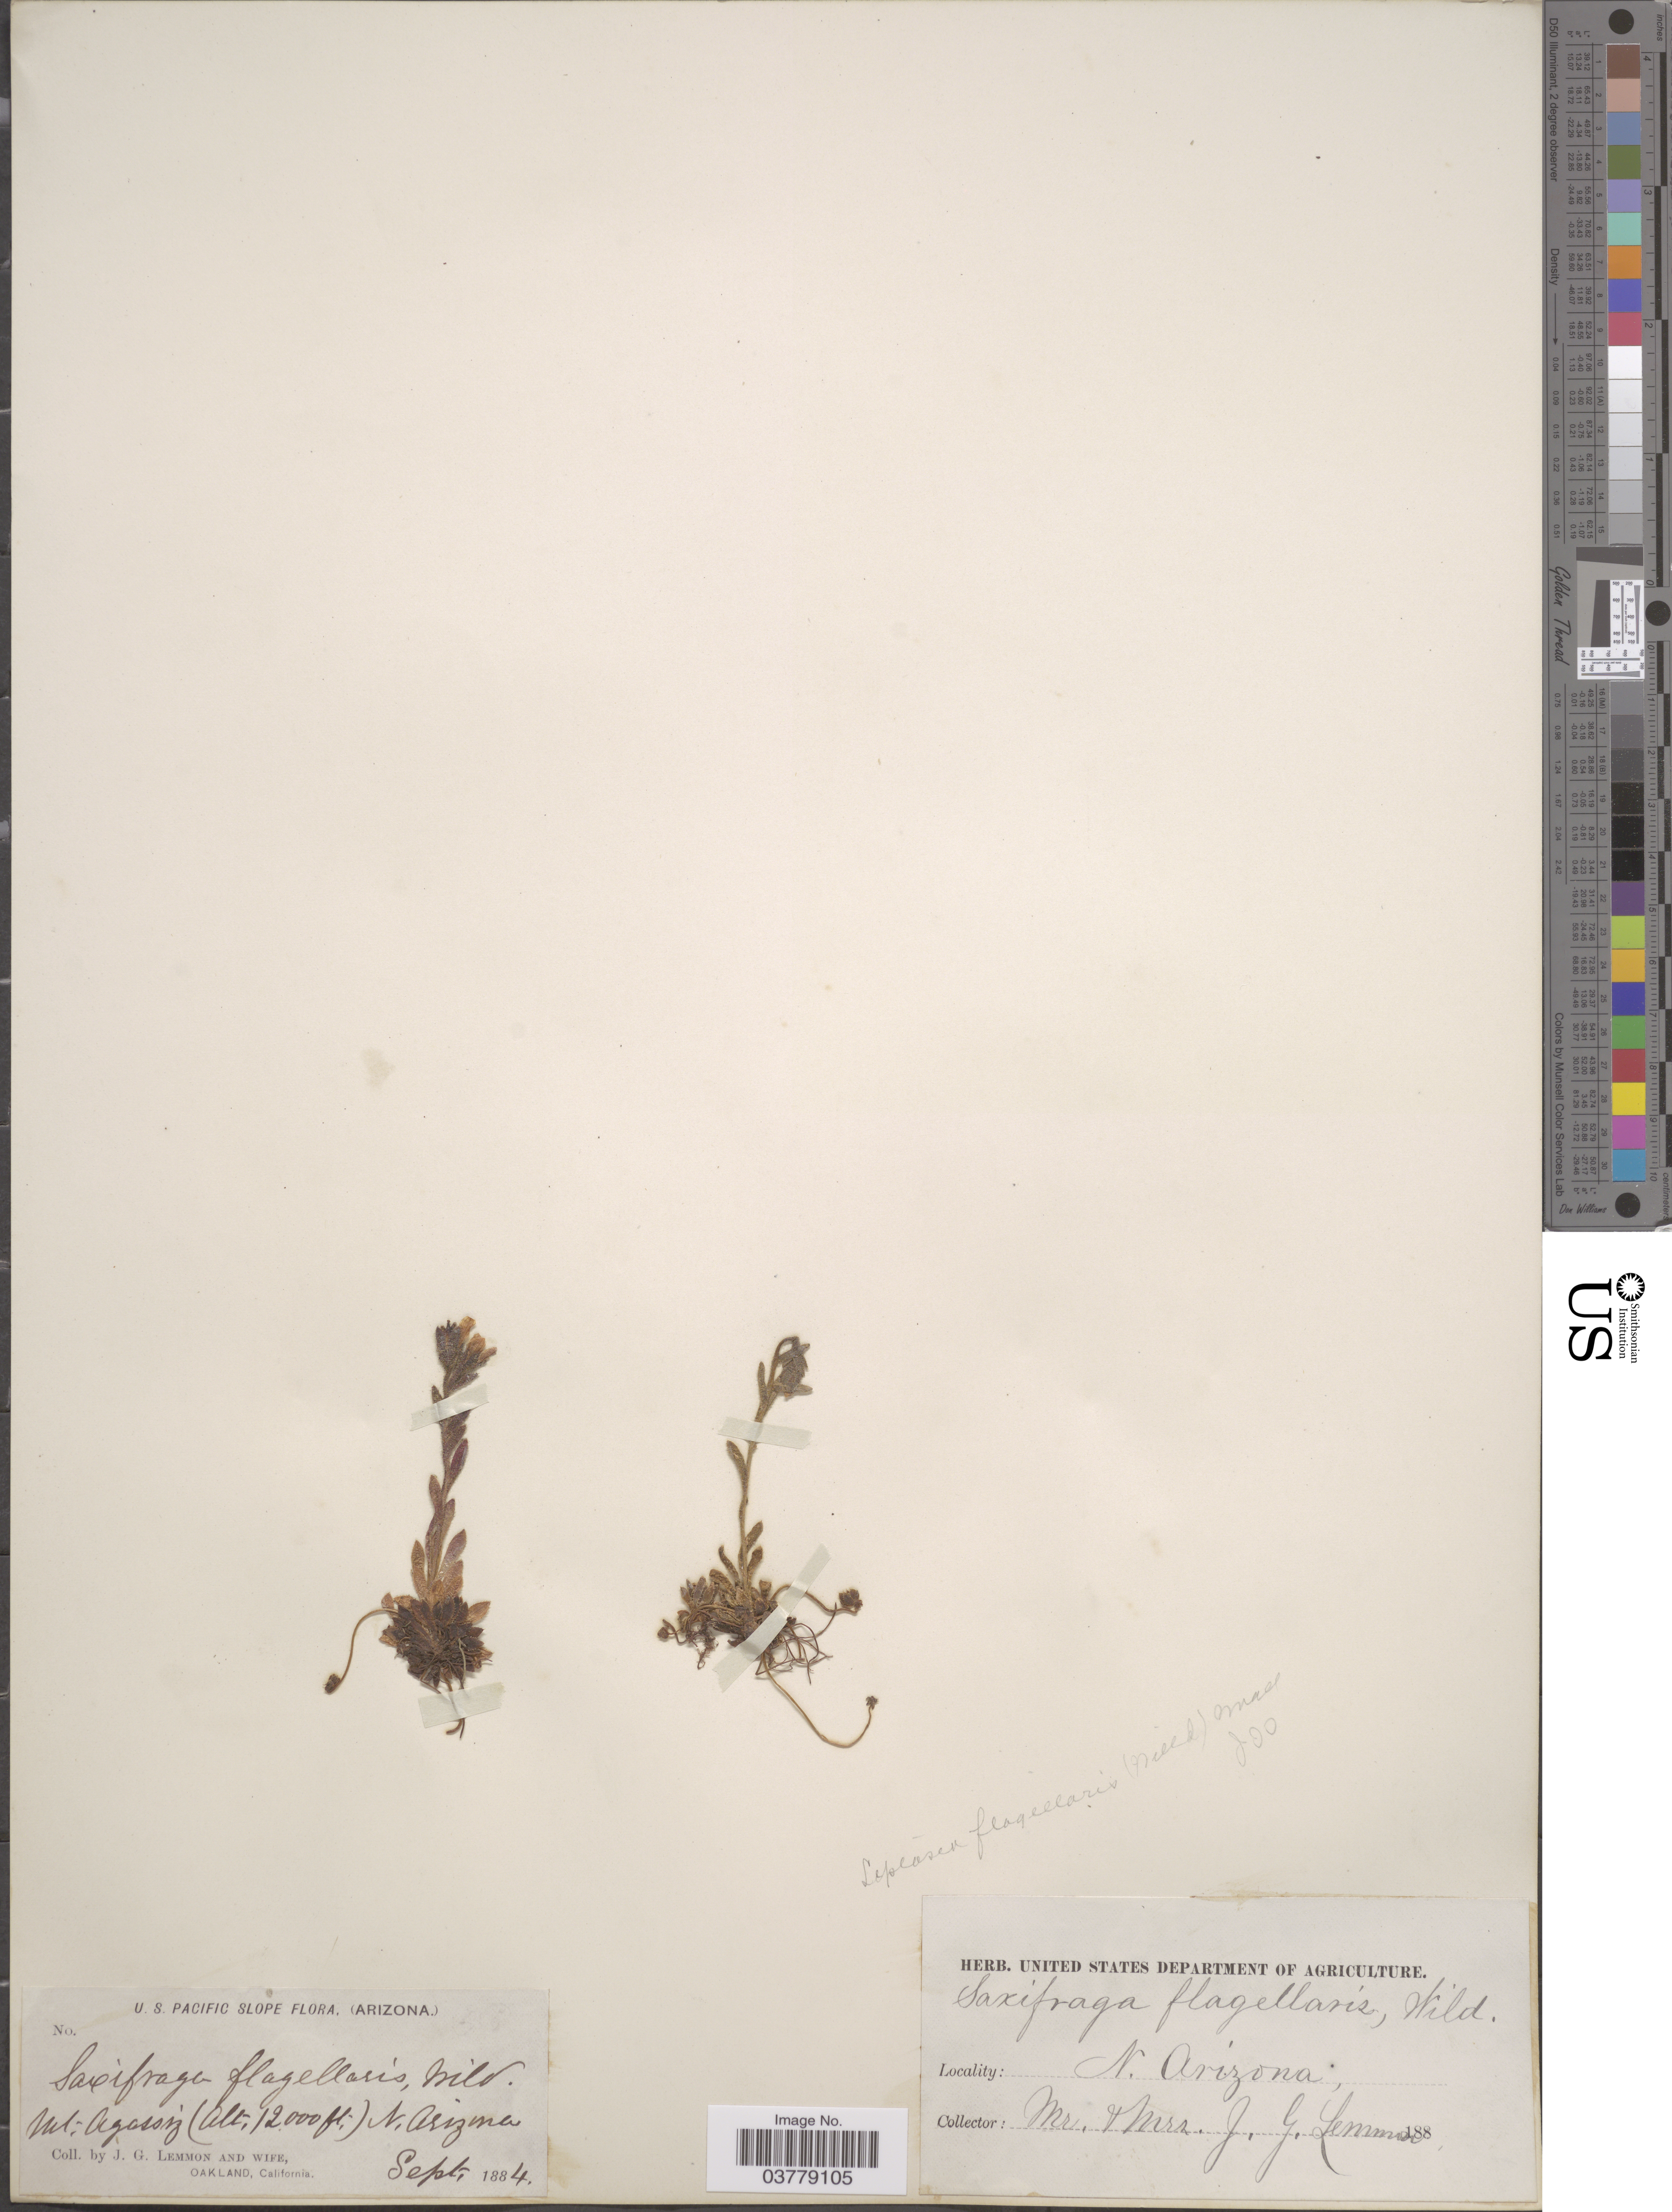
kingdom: Plantae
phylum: Tracheophyta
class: Magnoliopsida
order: Saxifragales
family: Saxifragaceae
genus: Saxifraga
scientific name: Saxifraga flagellaris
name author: Willd. ex Sternb.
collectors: J. Lemmon & Mrs. J. G. Lemmon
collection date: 1884-09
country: United States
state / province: Arizona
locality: Mt: Agassiz. N. Arizona. U.S. Pacific Slope.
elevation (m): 3658